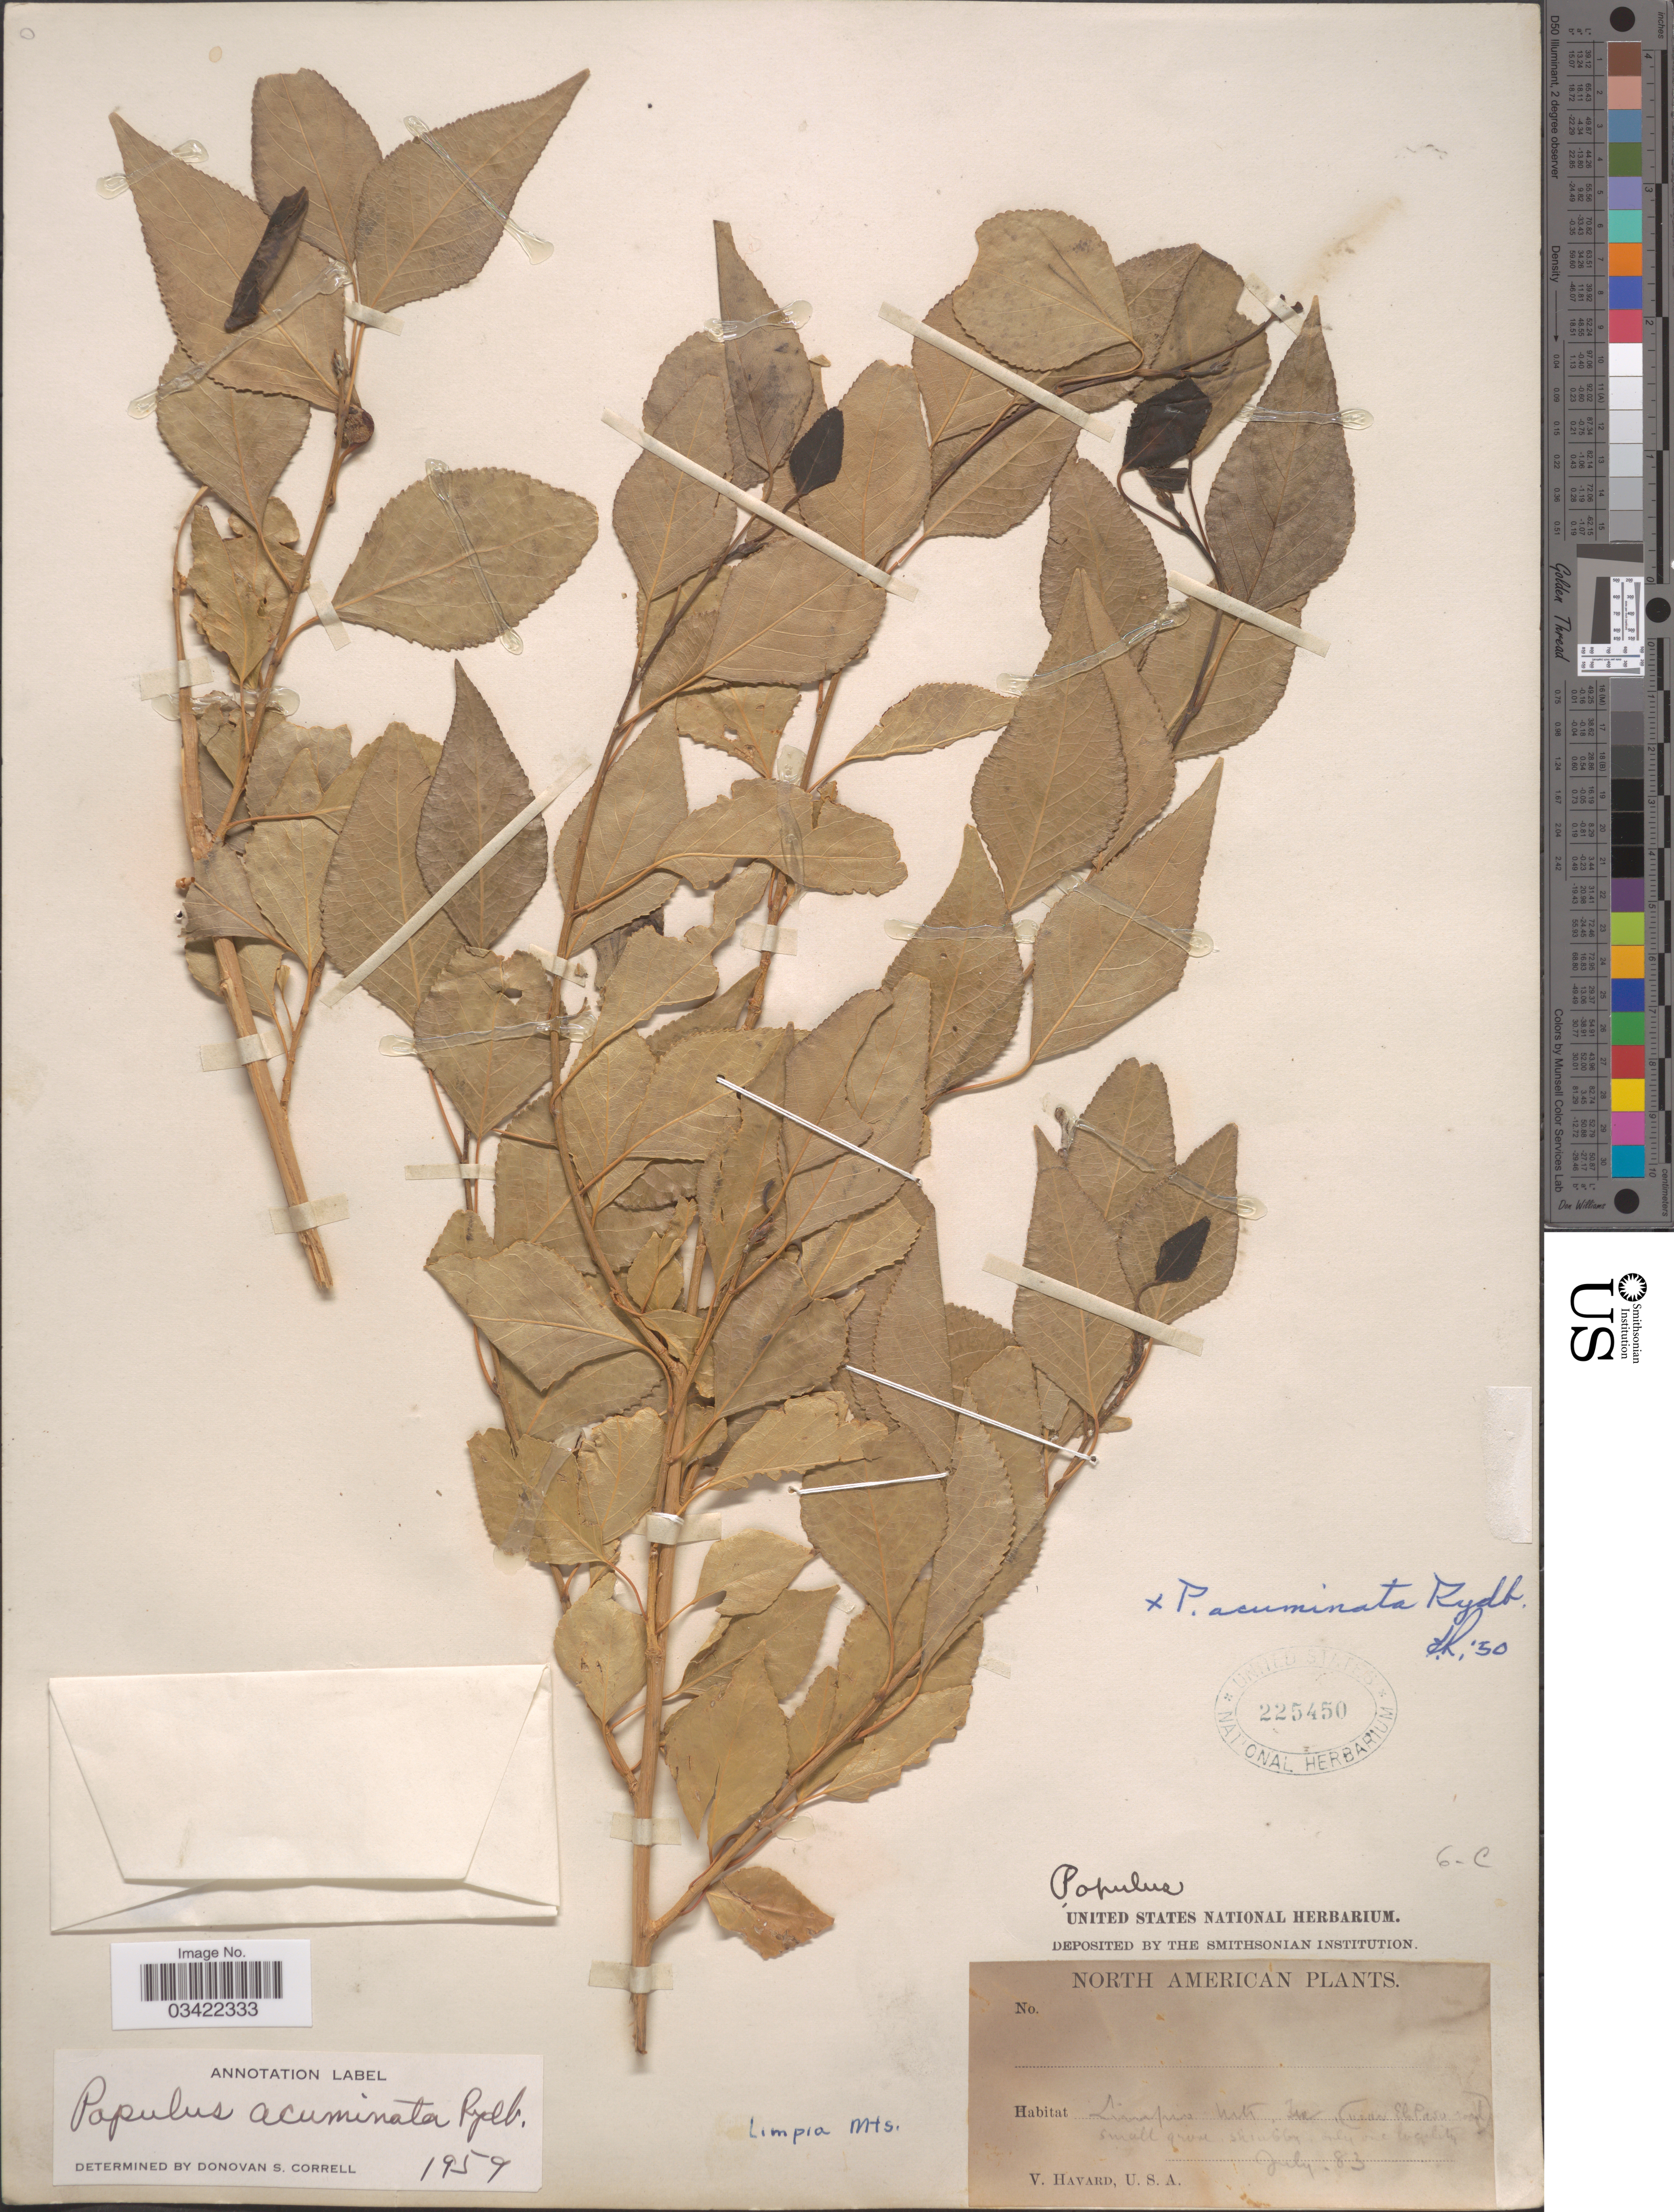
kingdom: Plantae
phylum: Tracheophyta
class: Magnoliopsida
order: Malpighiales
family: Salicaceae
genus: Populus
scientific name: Populus x hinckleyana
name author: Correll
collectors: V. Havard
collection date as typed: Transcribed d/m/y: /7/83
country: United States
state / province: Texas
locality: Limpia Mts, (near El Paso road).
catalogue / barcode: US 225450